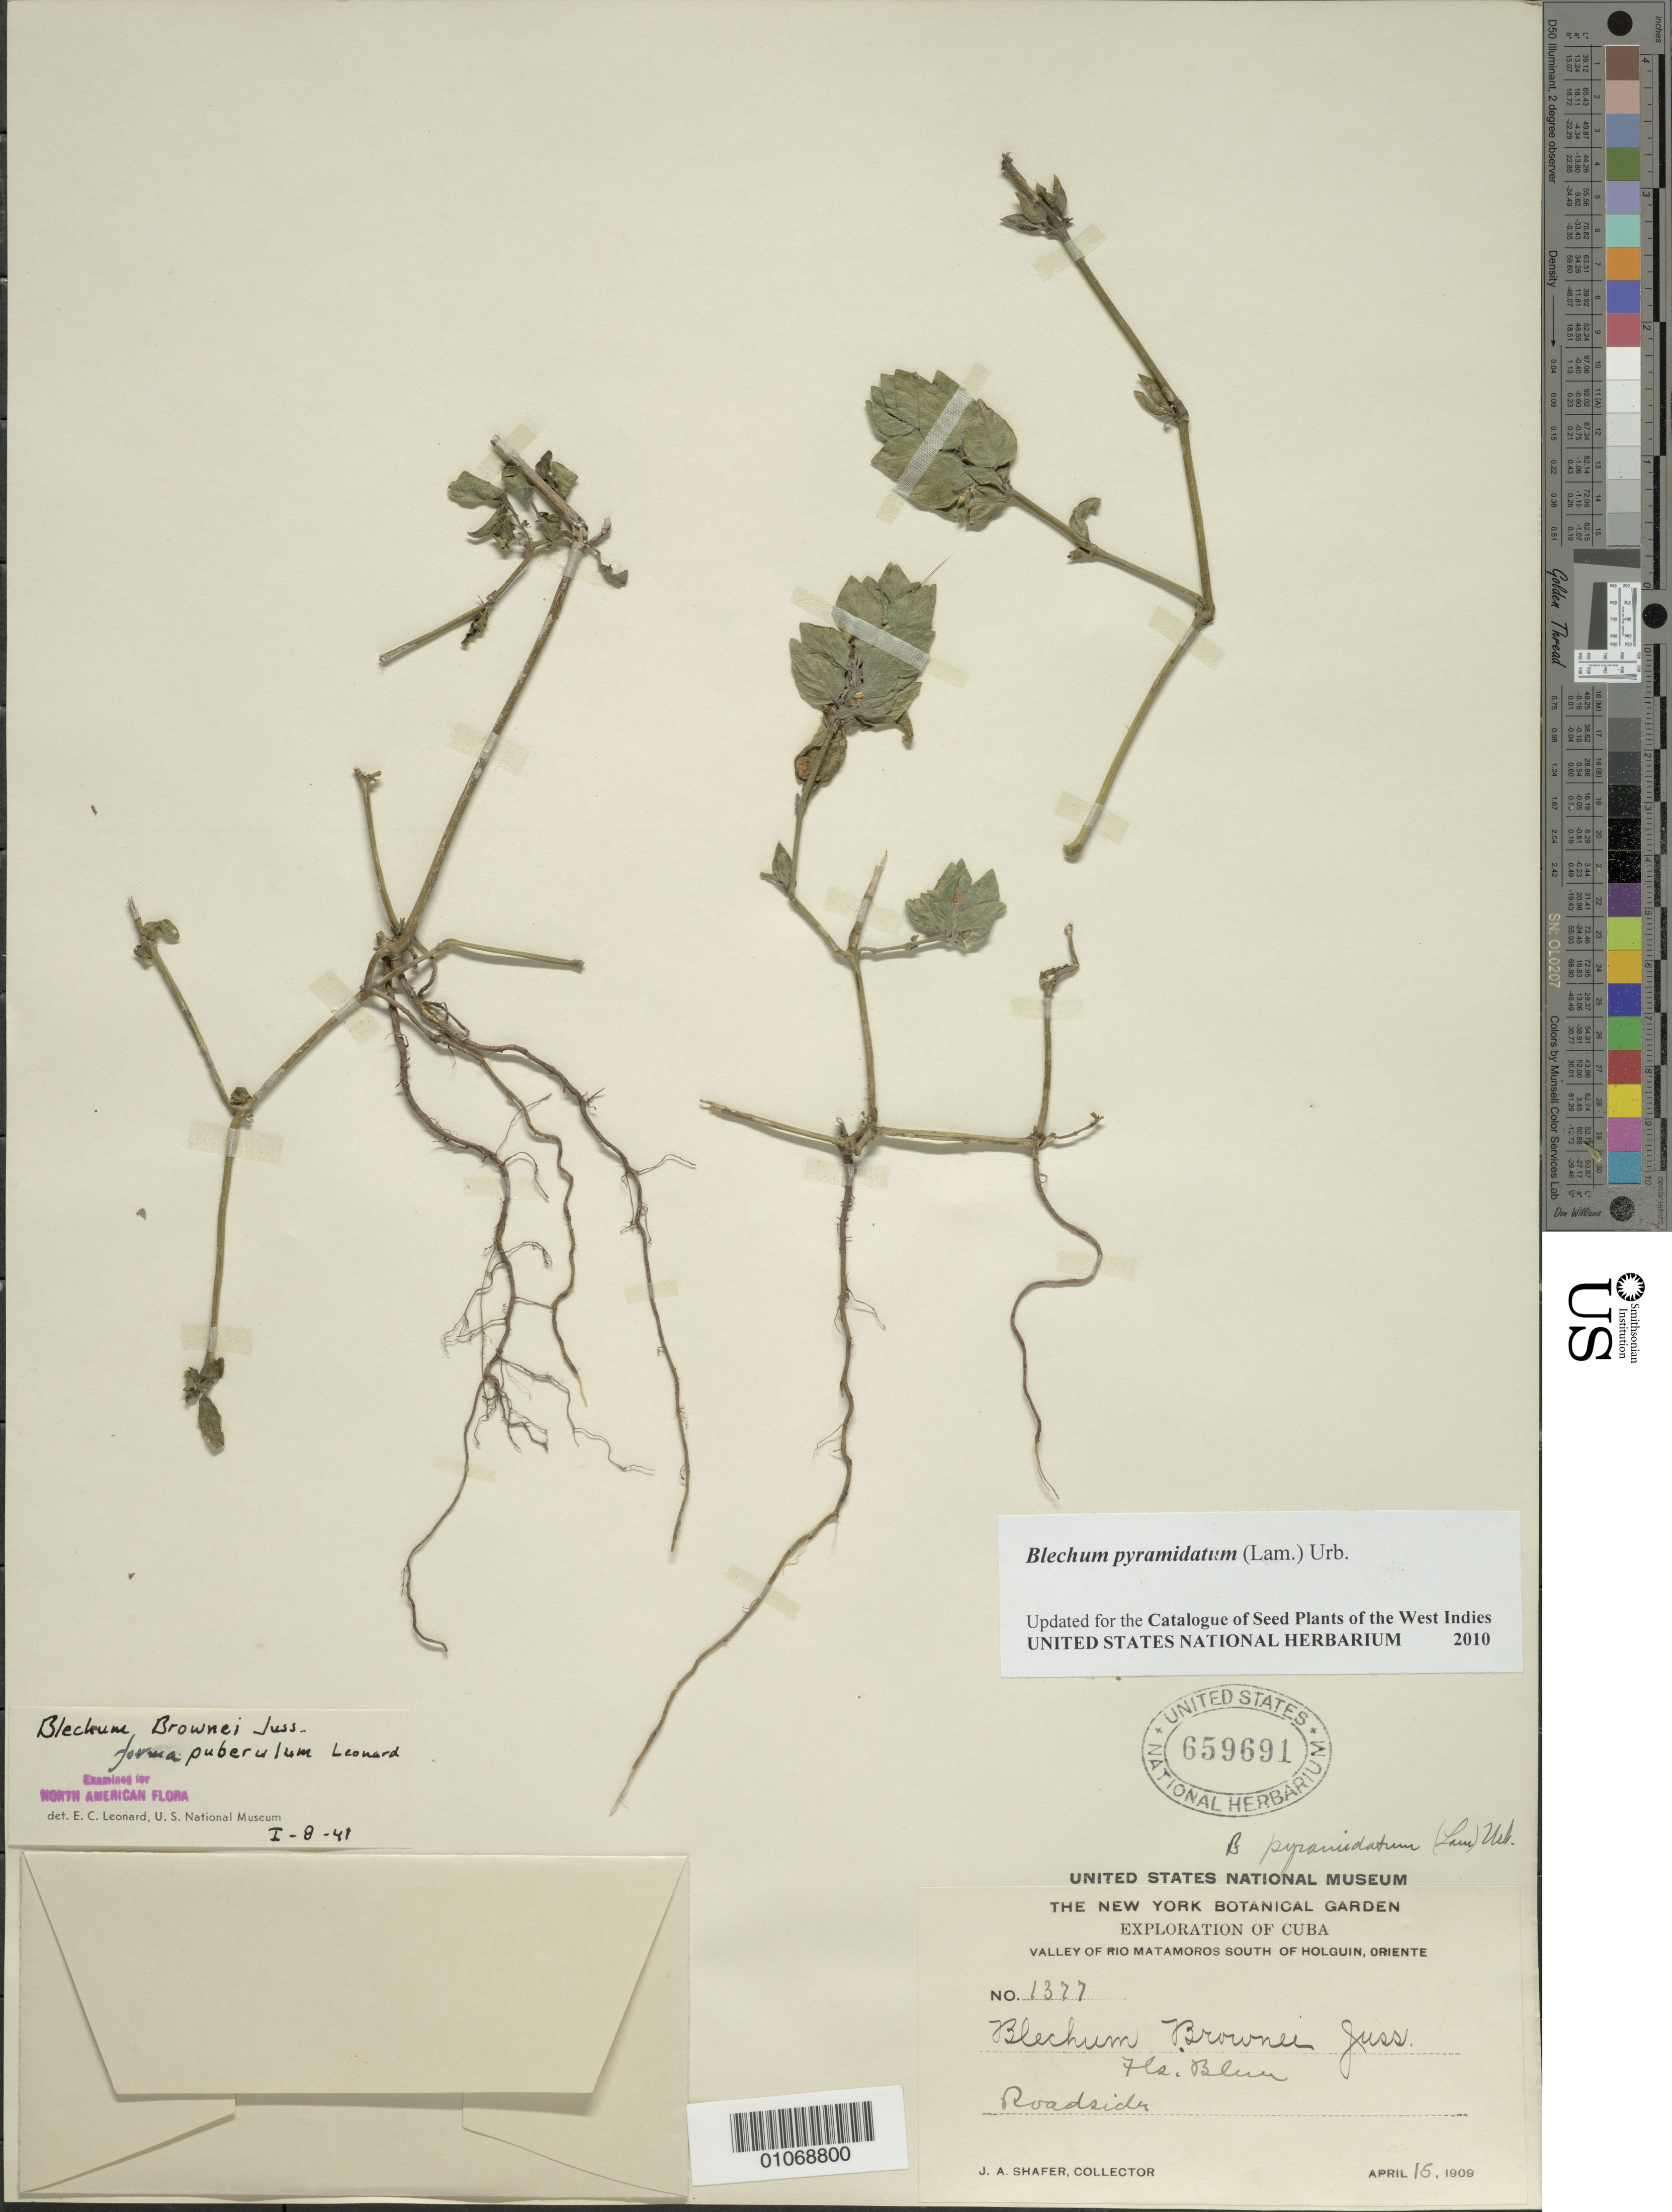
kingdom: Plantae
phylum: Tracheophyta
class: Magnoliopsida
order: Lamiales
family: Acanthaceae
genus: Blechum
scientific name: Blechum pyramidatum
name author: (Lam.) Urb.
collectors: J. A. Shafer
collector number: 1377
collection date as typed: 15 Apr 1909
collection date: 1909-04-15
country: Cuba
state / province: Holguín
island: Cuba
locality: Roadsides, valley of Rio Matamoros south of Holguin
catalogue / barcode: US 659691